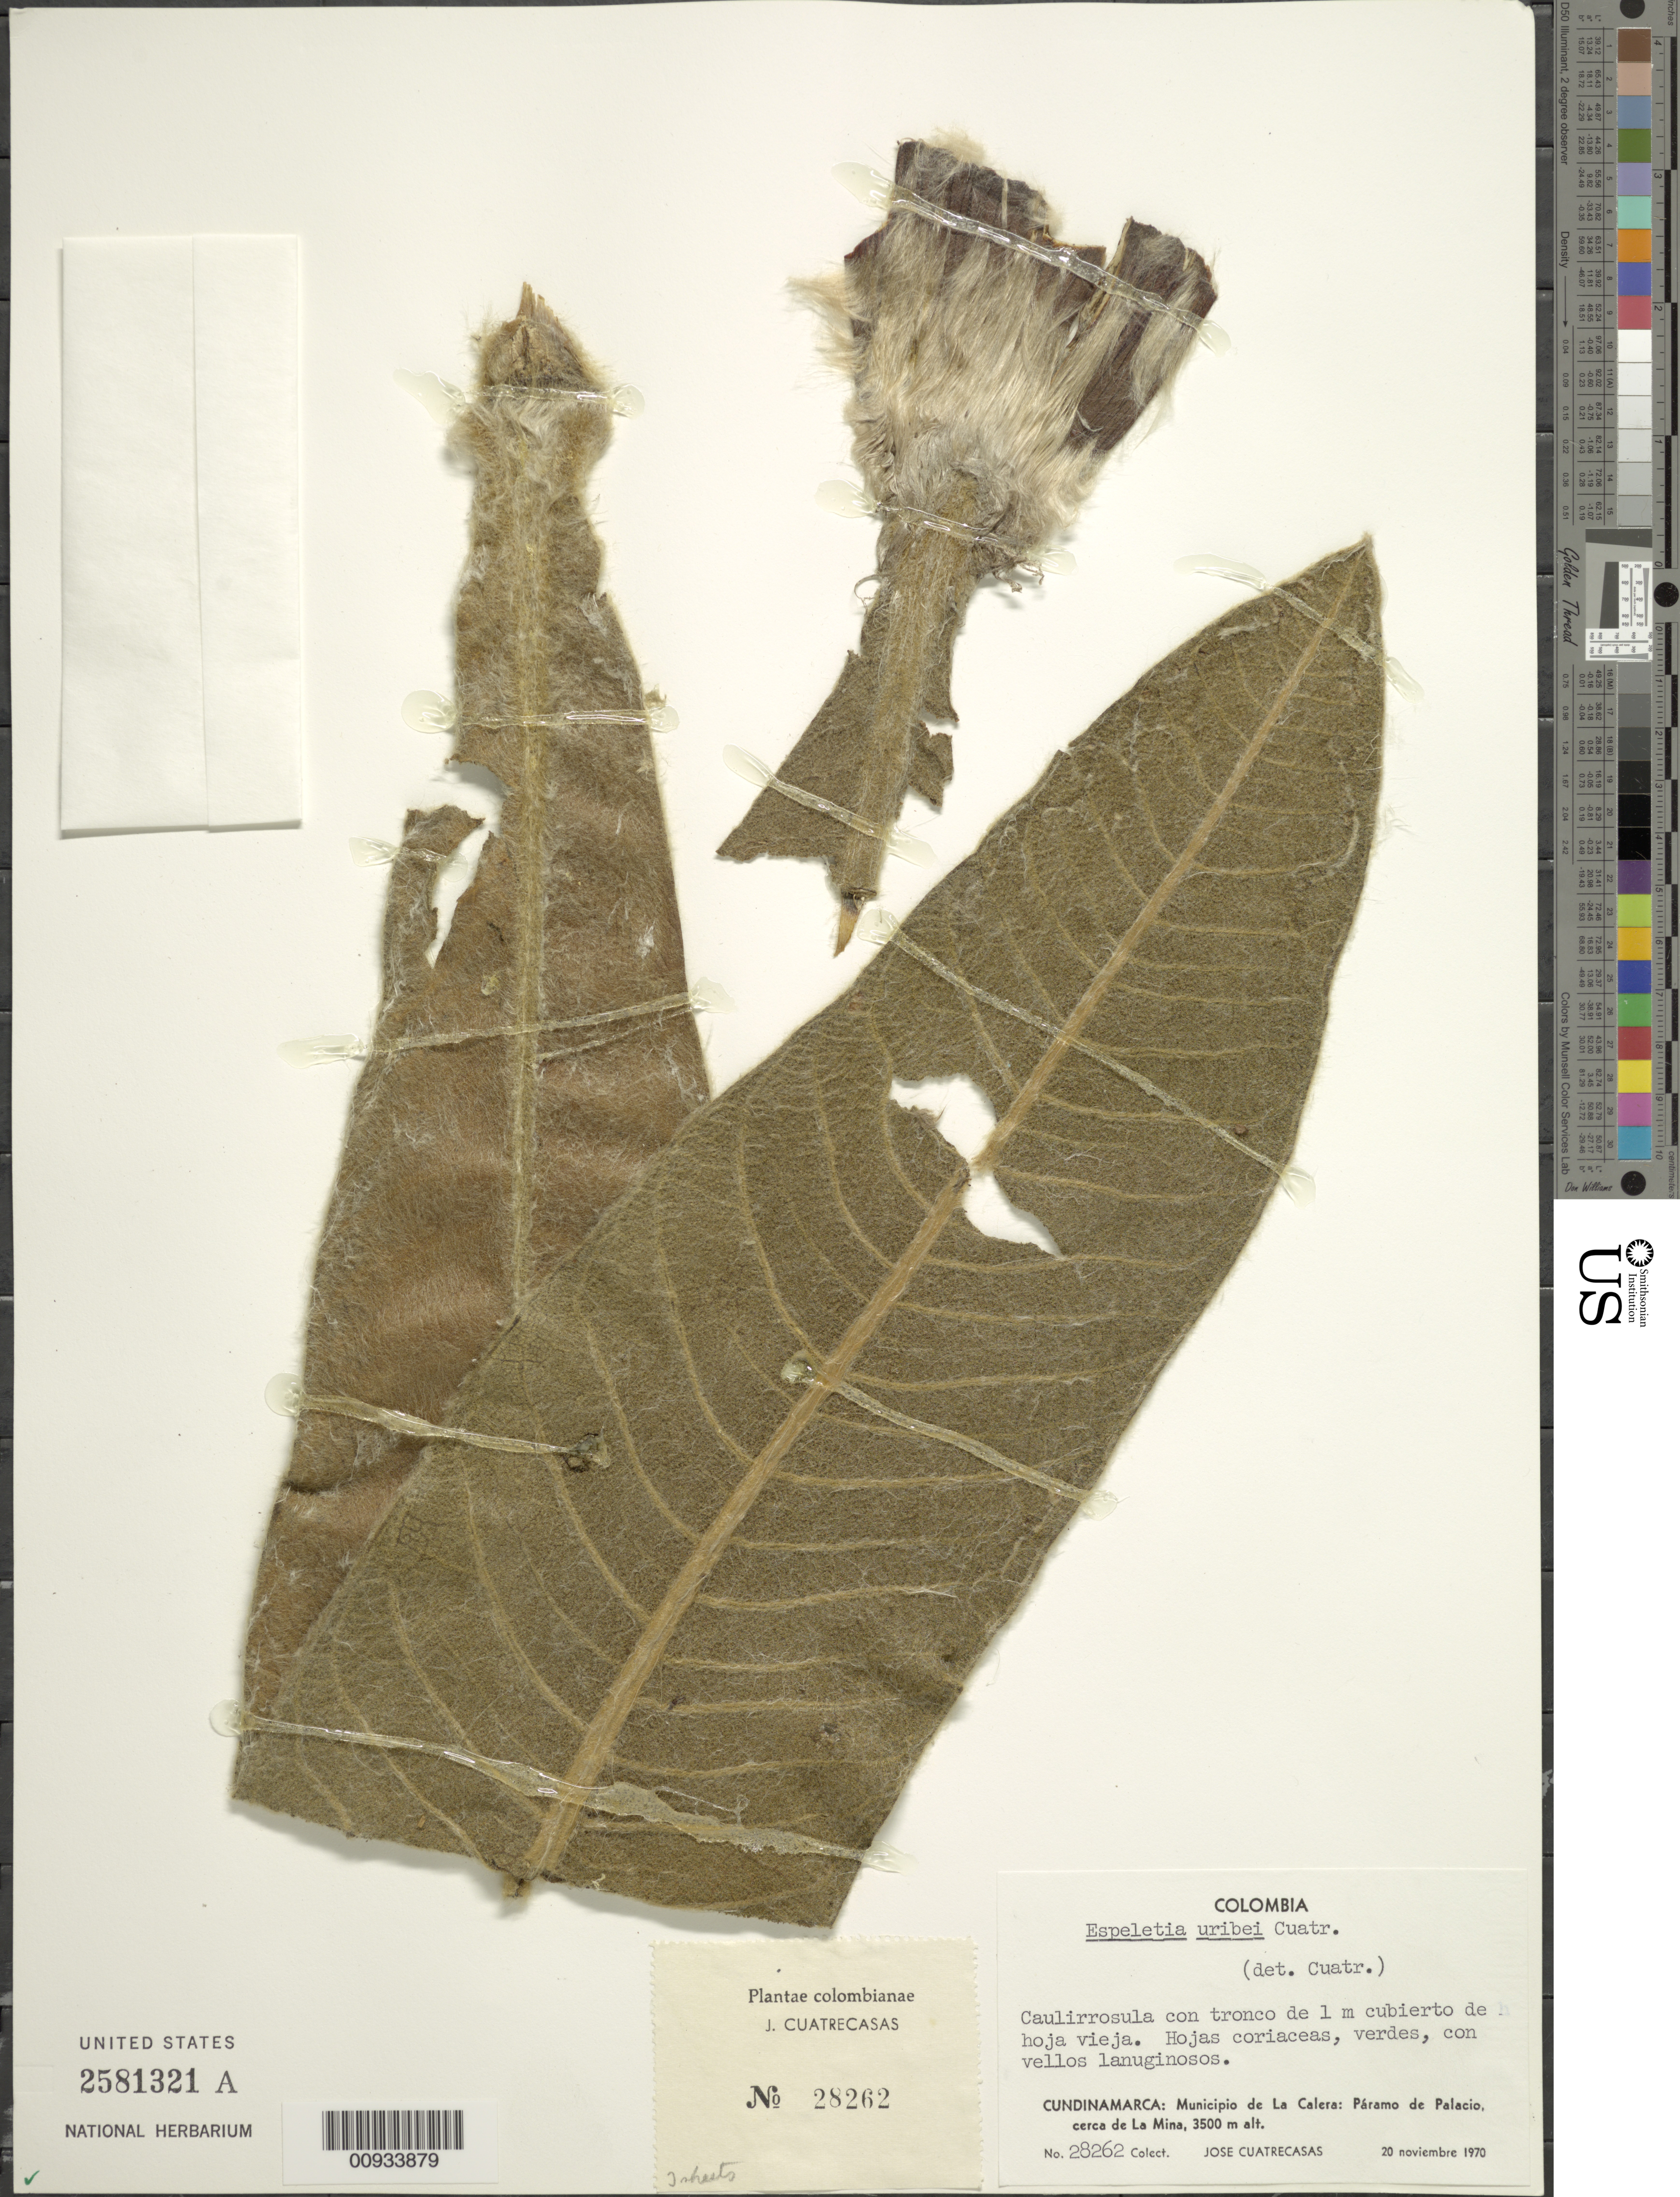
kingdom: Plantae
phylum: Tracheophyta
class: Magnoliopsida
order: Asterales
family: Asteraceae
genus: Espeletia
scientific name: Espeletia uribei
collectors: J. Cuatrecasas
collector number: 28262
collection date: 1970-11-20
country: Colombia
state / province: Cundinamarca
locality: Municipio de La Calera: Paramo de Palacio, cerca de La Mina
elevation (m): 3500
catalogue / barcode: US 2581321A